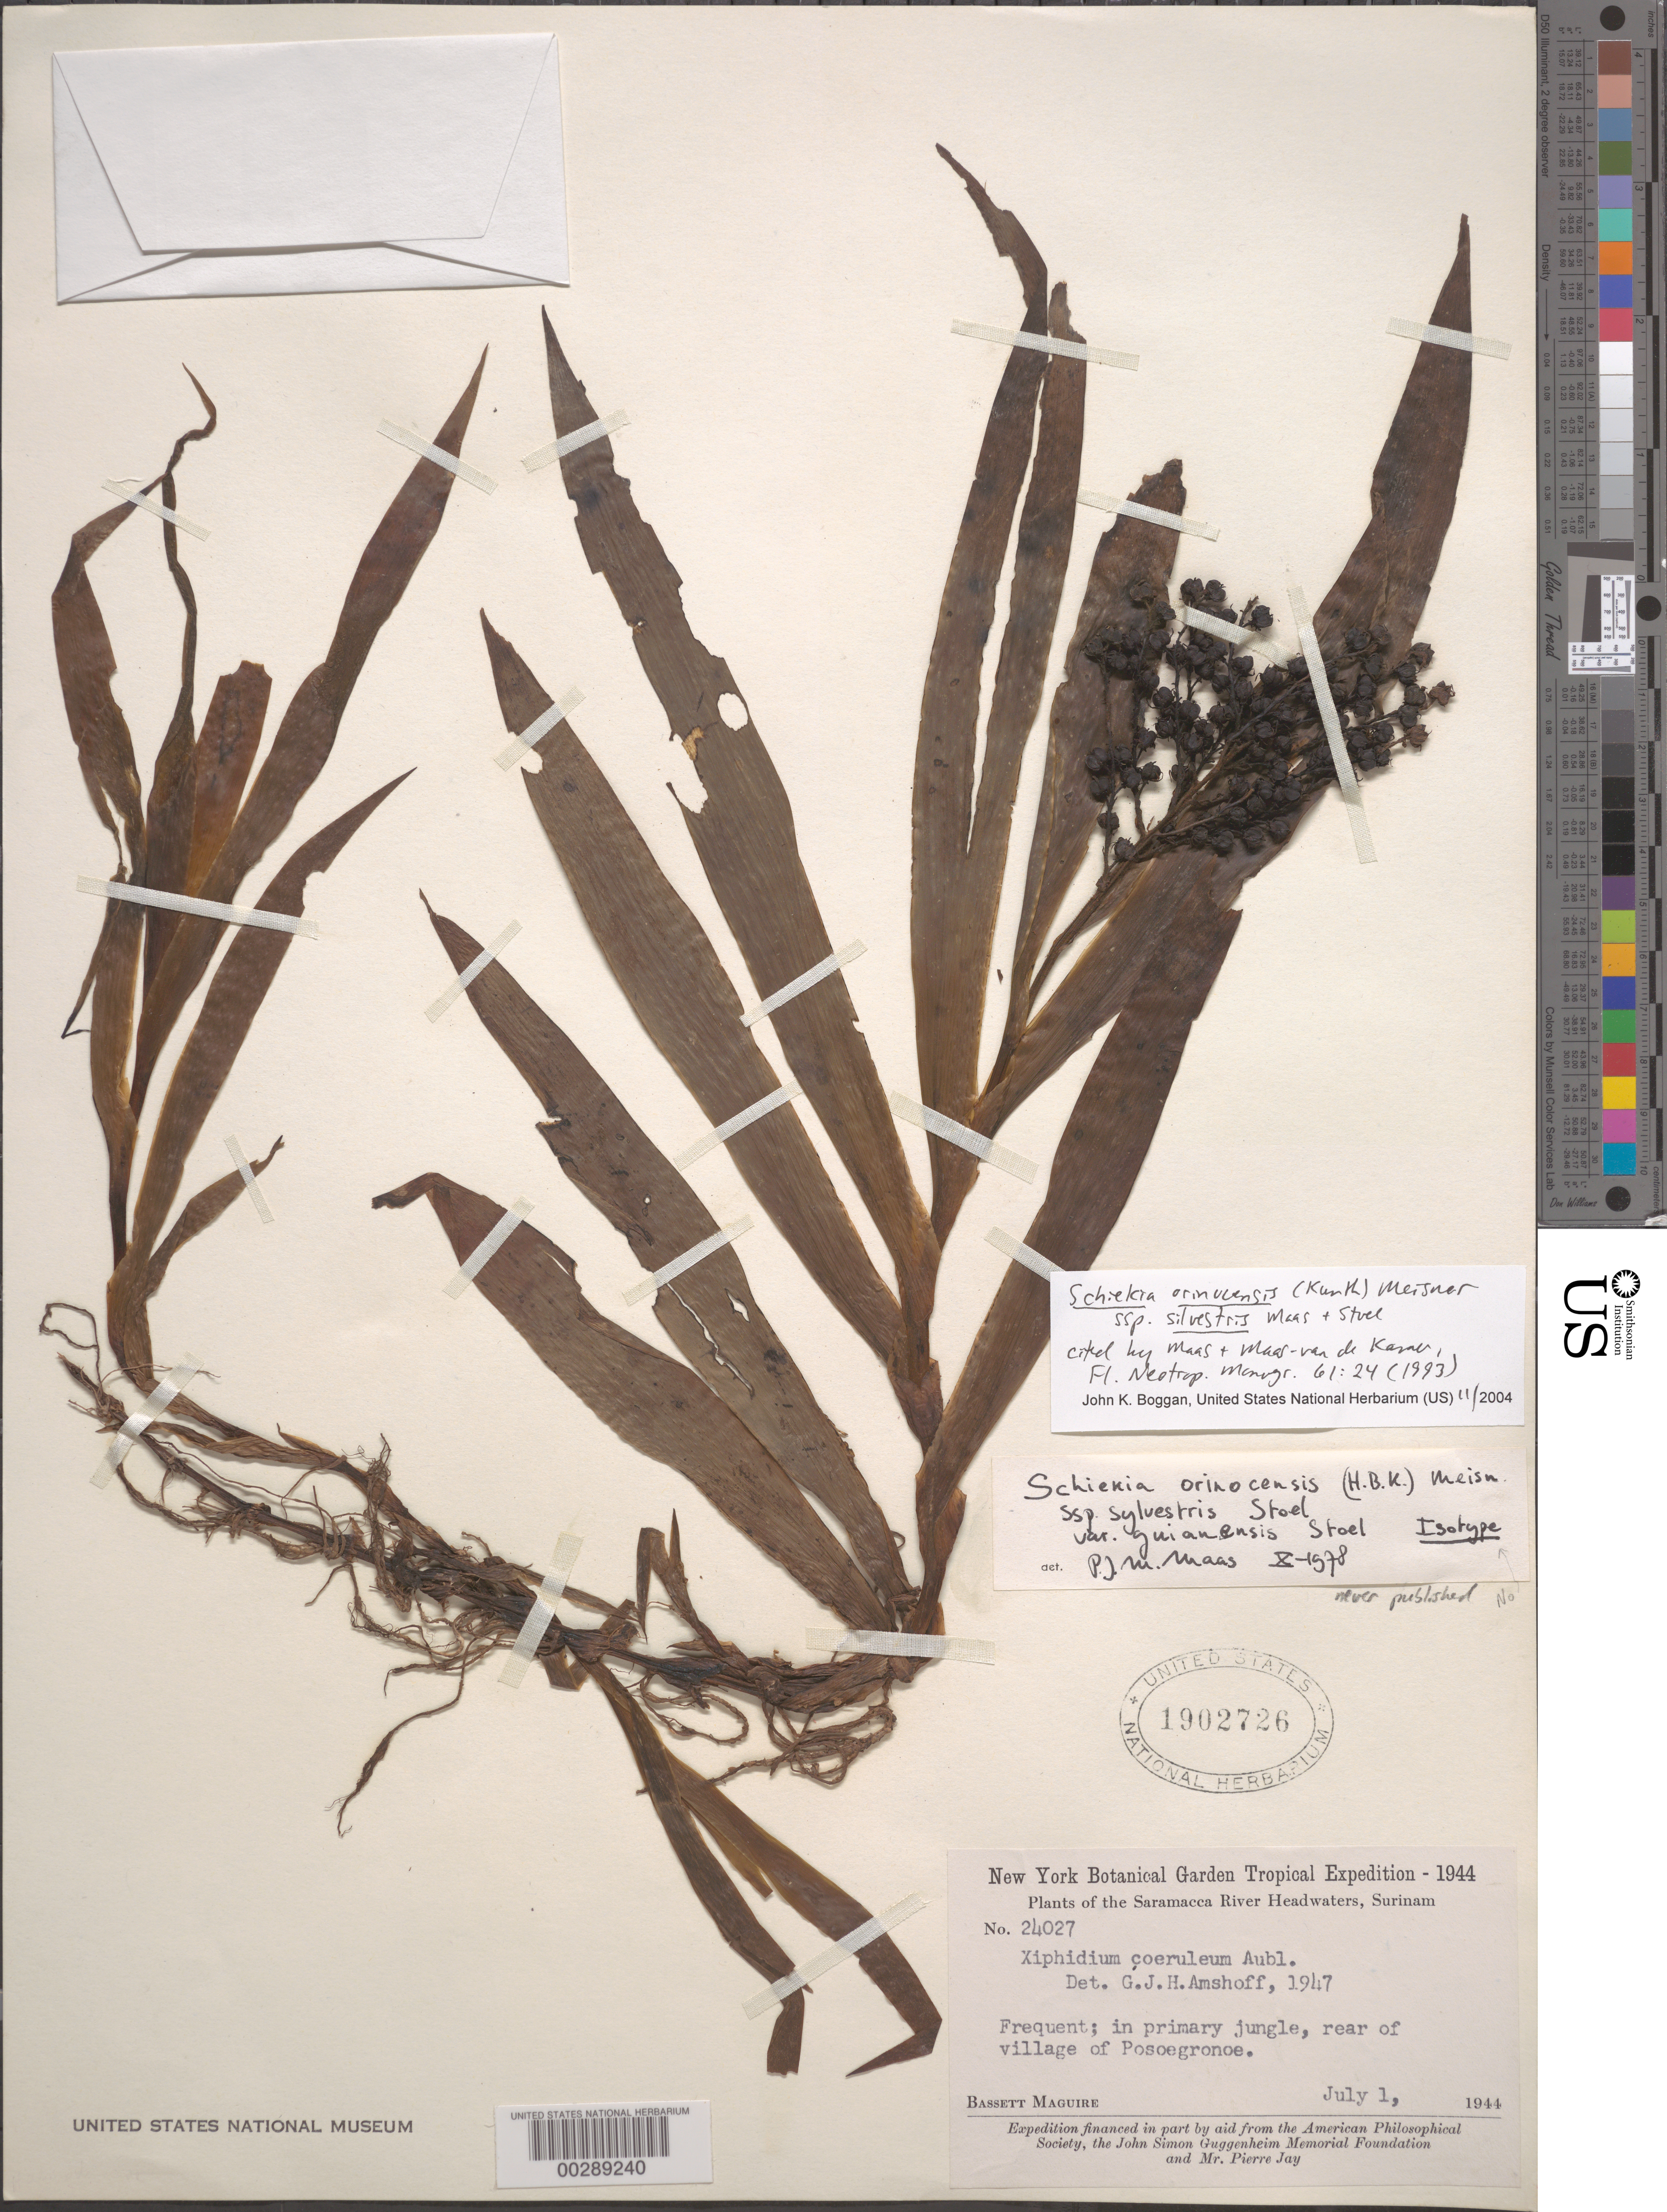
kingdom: Plantae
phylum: Tracheophyta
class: Liliopsida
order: Commelinales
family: Haemodoraceae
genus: Schiekia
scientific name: Schiekia silvestris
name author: (Maas & Stoel) Hopper et al.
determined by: Strong, Mark T., (BOT), Smithsonian Institution - National Museum of Natural History (UNITED STATES)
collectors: B. Maguire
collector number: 24027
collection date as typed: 01 Jul 1944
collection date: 1944-07-01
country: Suriname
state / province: Saramacca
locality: Saramacca River headwaters, rear of village Posoegronoe.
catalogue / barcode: US 1902726